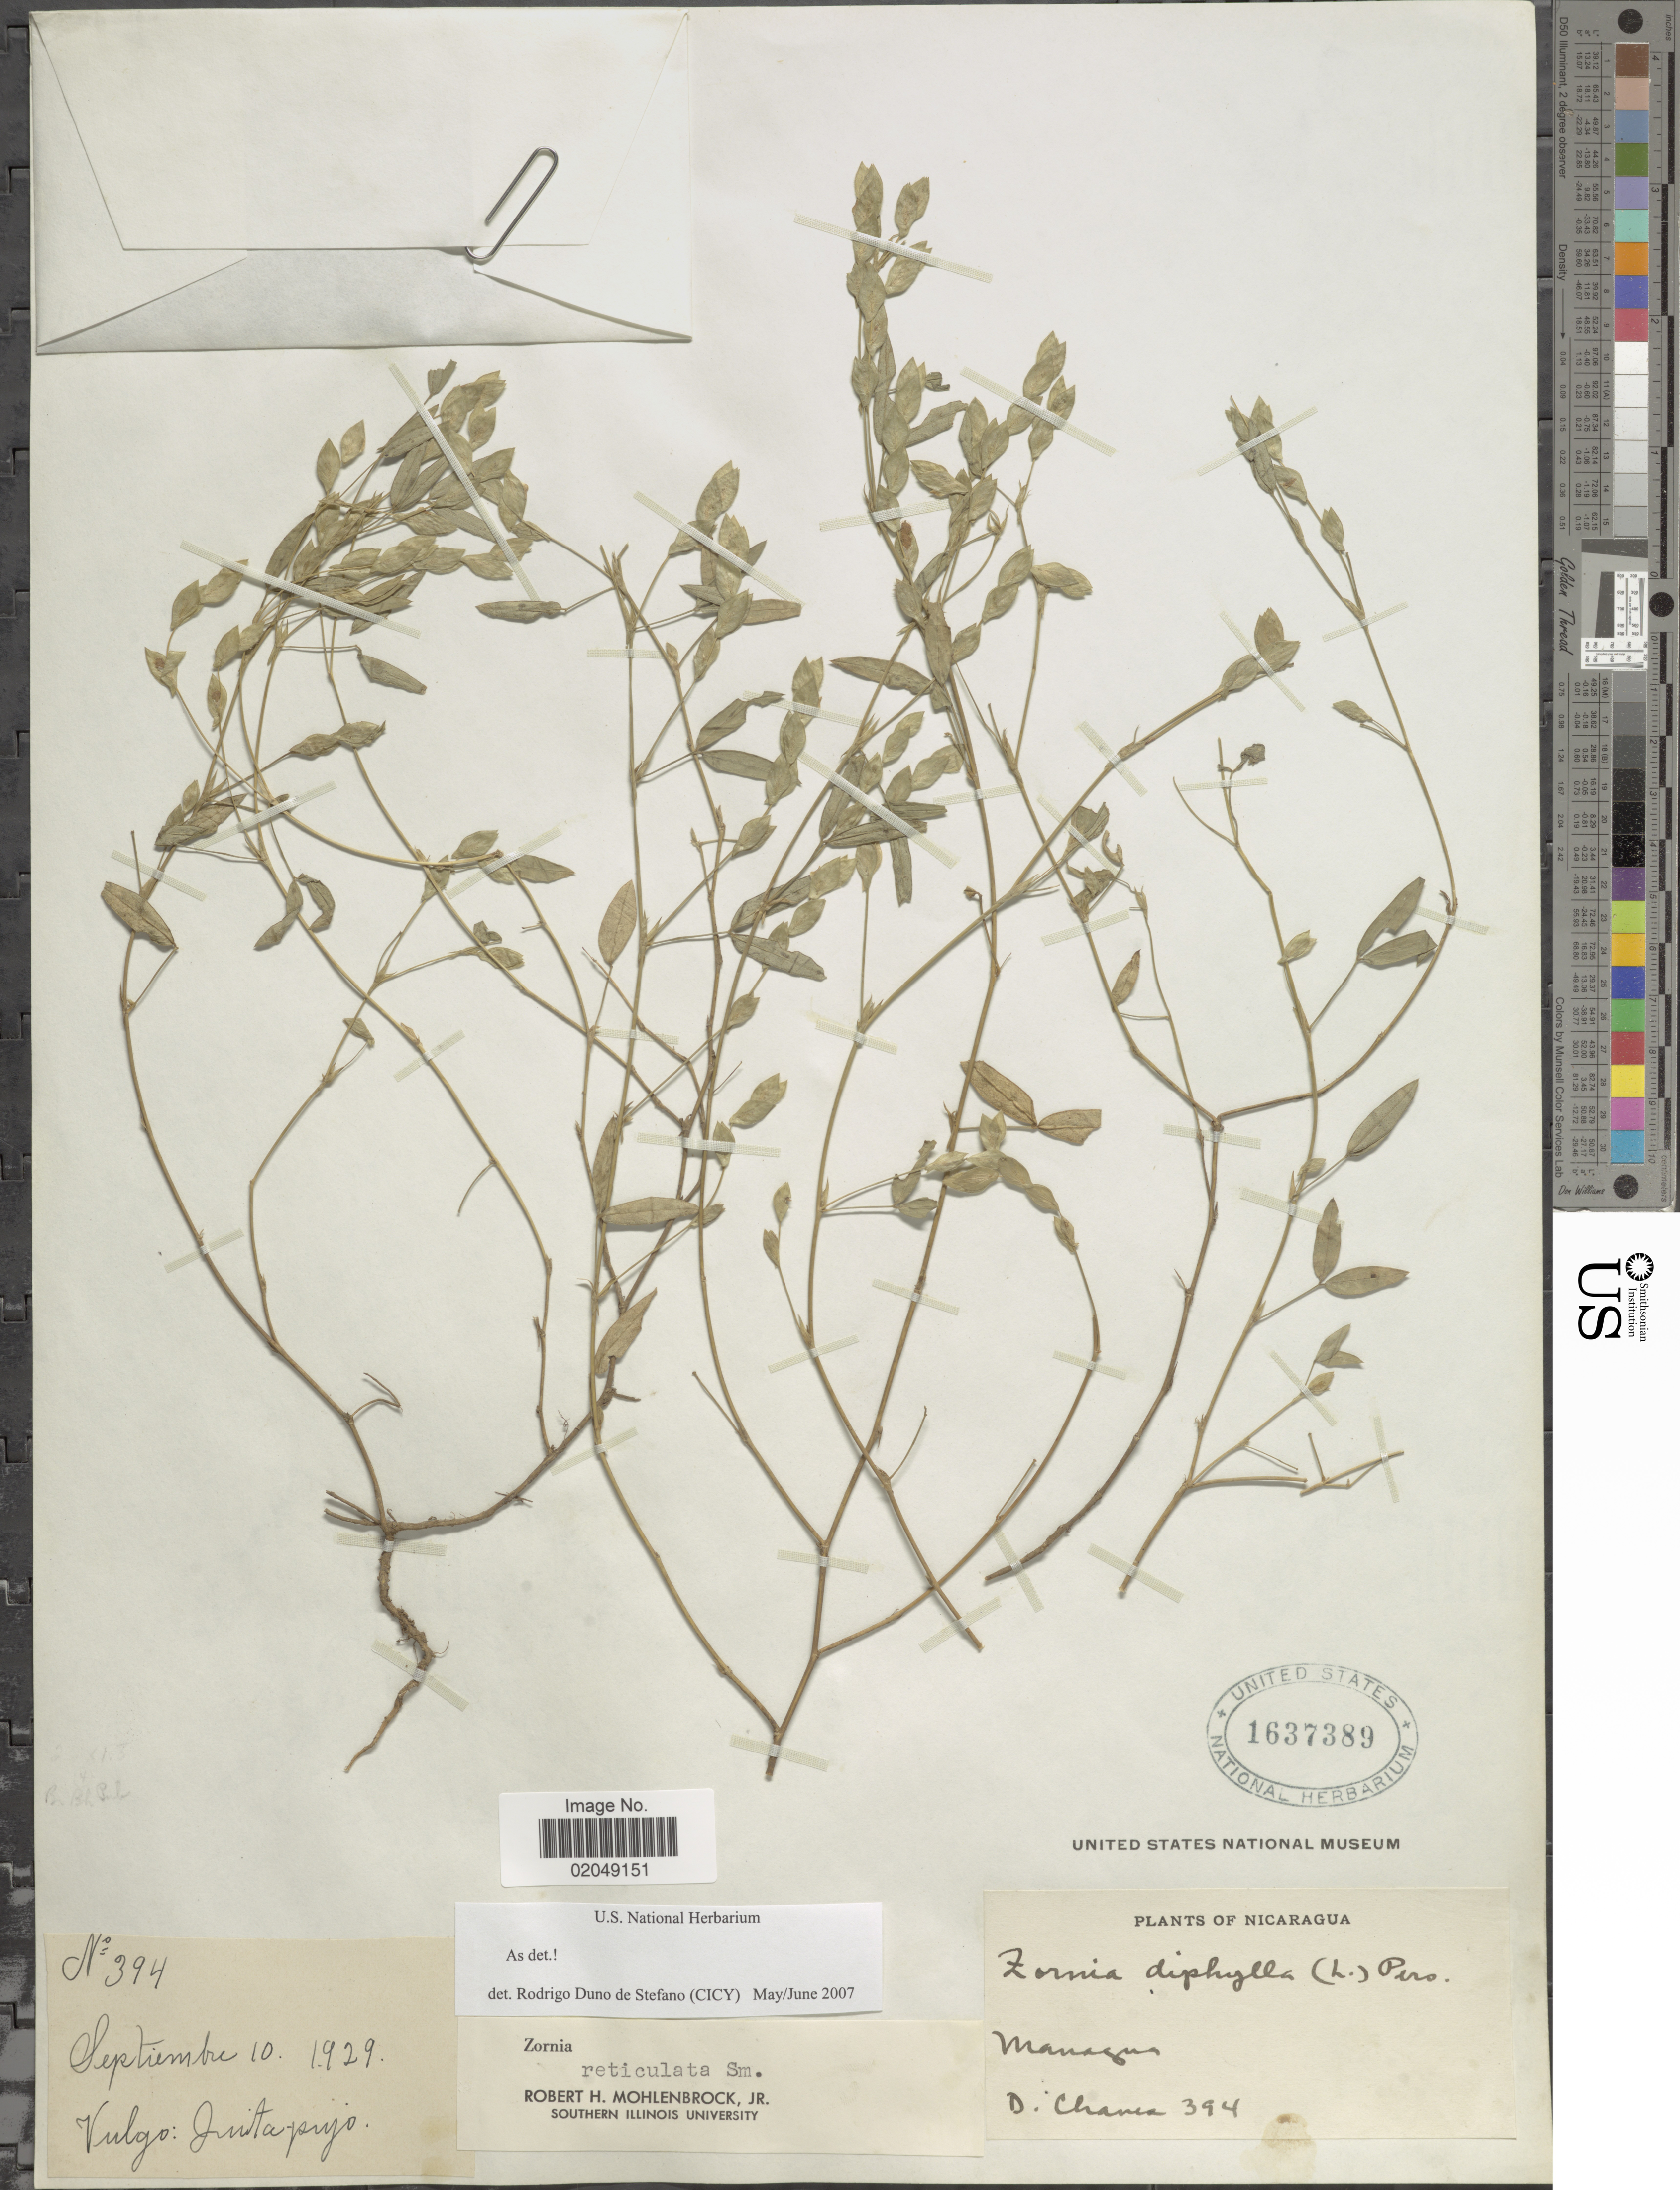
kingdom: Plantae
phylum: Tracheophyta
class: Magnoliopsida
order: Fabales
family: Fabaceae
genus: Zornia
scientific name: Zornia reticulata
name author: Sm.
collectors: D. Chaves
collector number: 394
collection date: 1929-09-10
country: Nicaragua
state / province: Managua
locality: Vulgo: Jinta-pujo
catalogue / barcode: US 1637389